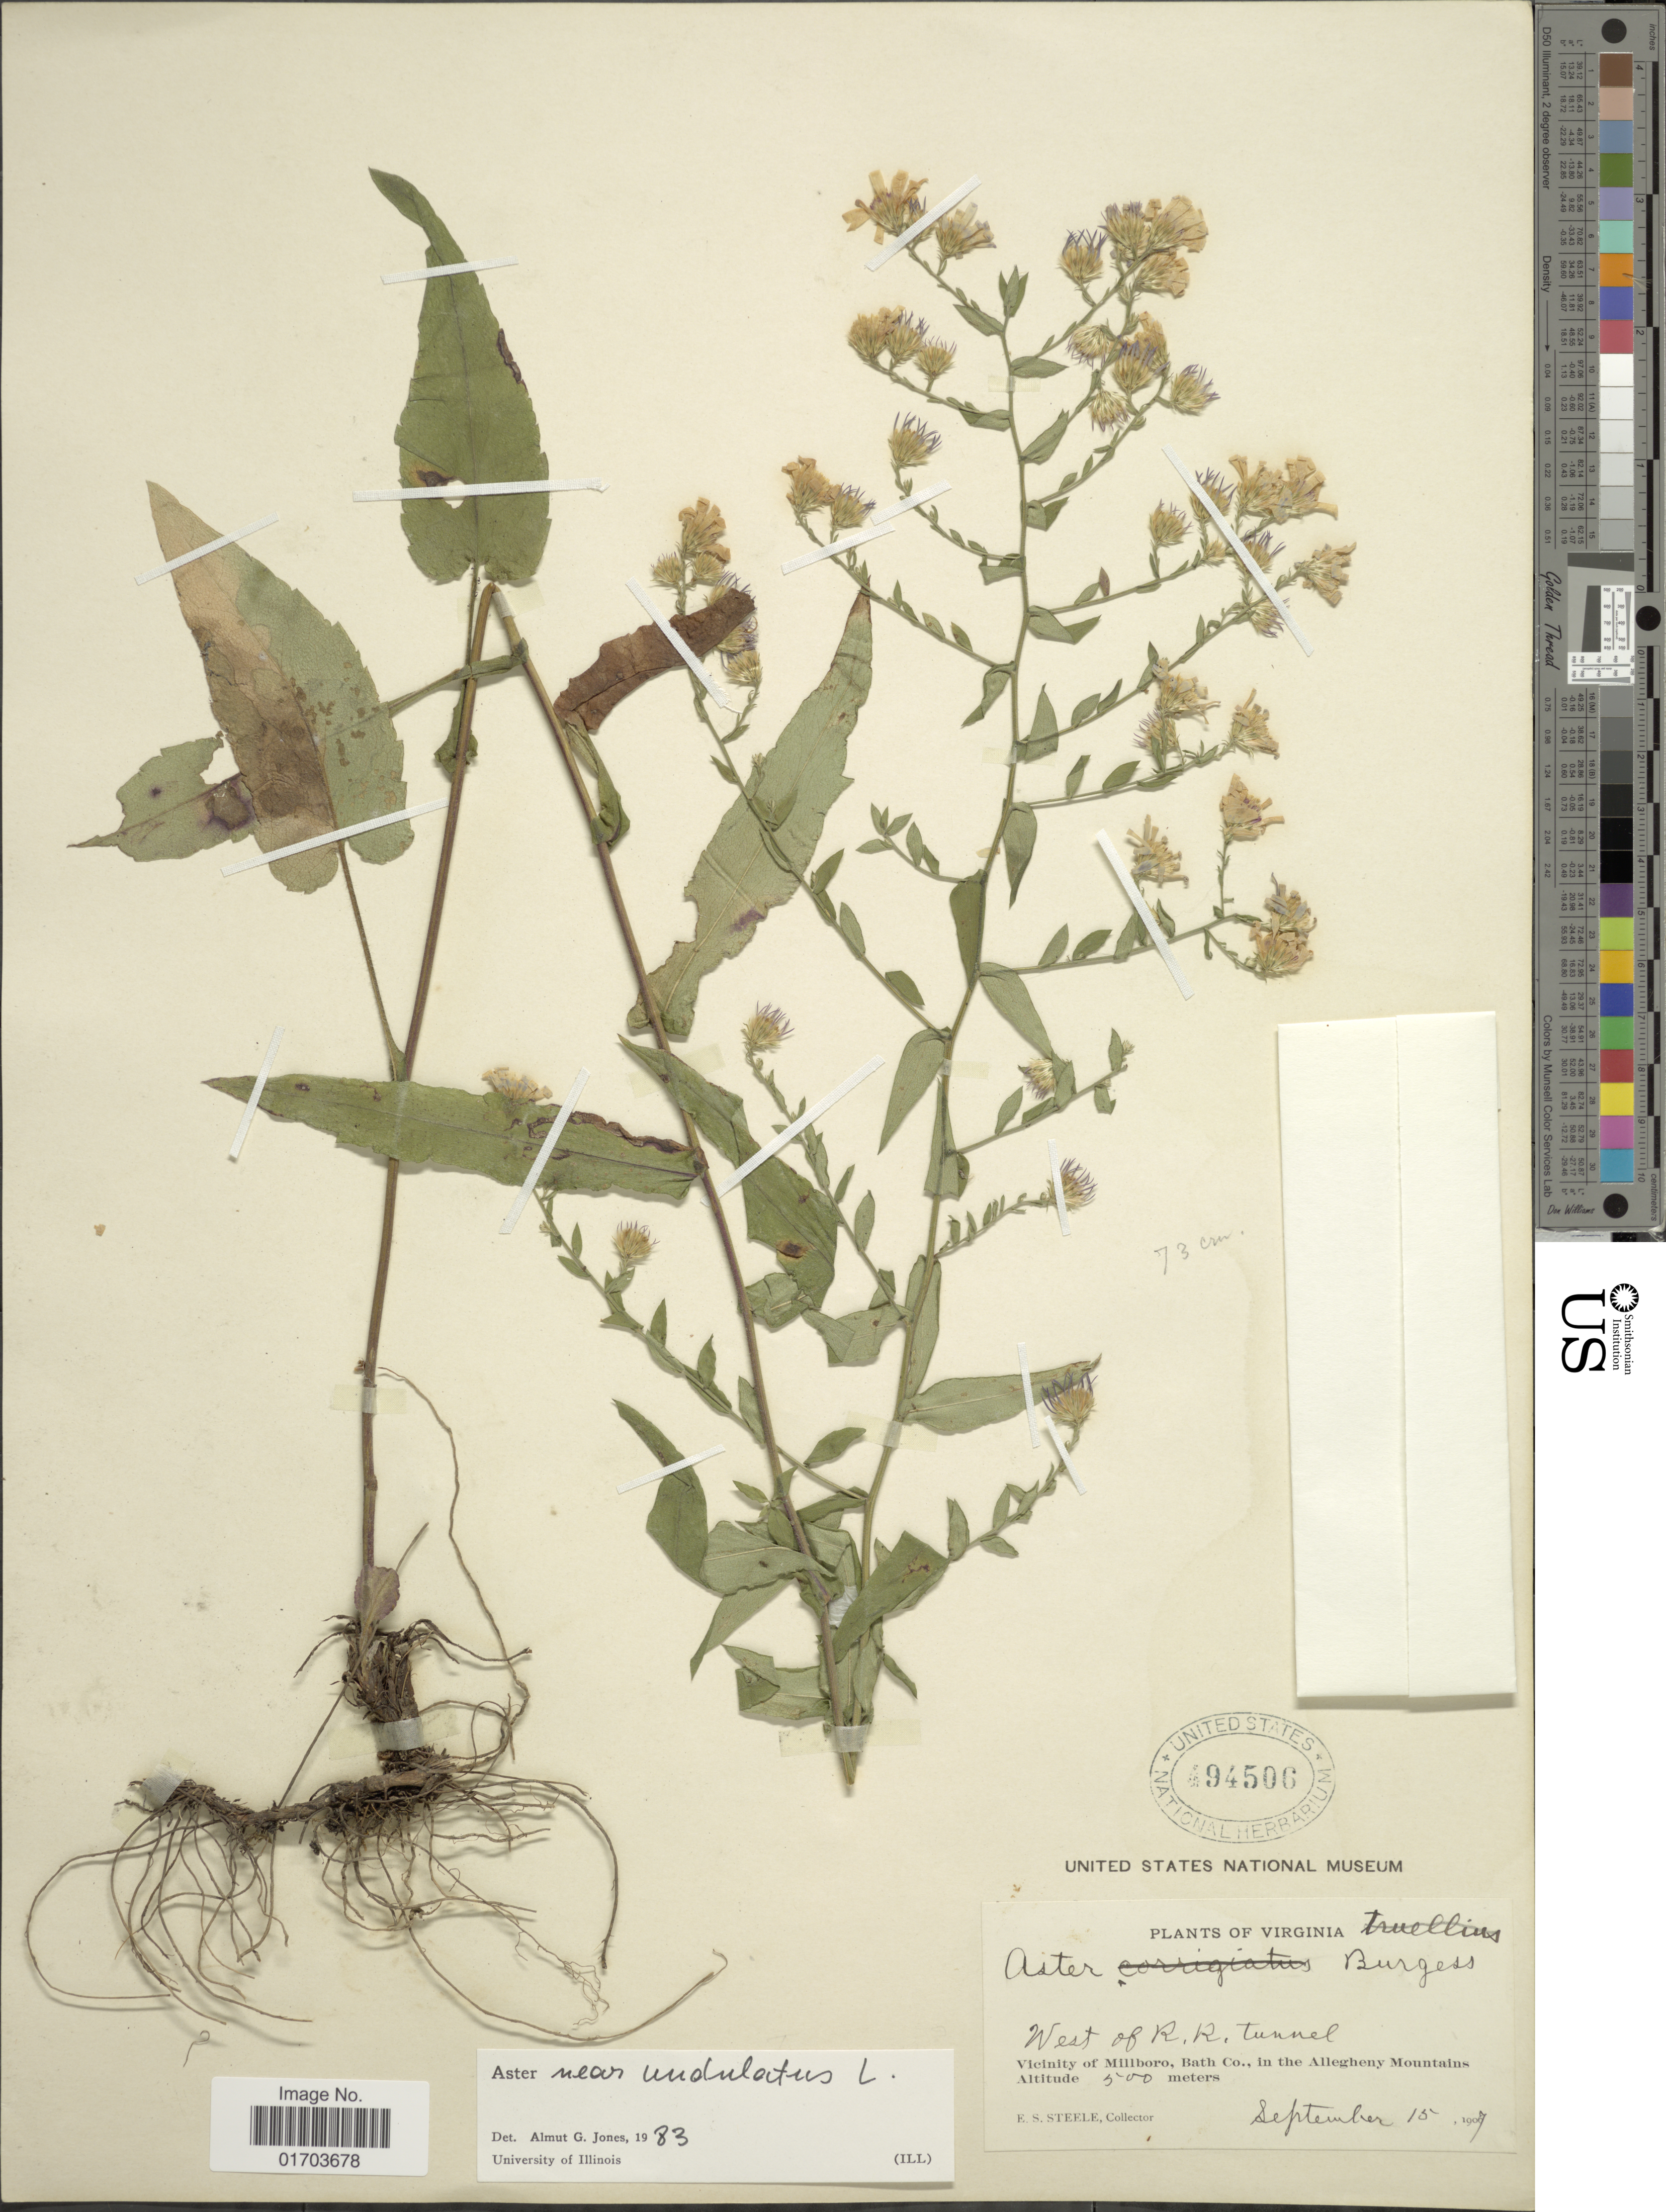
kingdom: Plantae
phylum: Tracheophyta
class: Magnoliopsida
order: Asterales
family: Asteraceae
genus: Symphyotrichum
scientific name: Symphyotrichum undulatum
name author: (L.) G.L. Nesom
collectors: E. Steele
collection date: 1907-09-15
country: United States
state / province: Virginia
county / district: Bath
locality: Virginia. West of R.R. tunnel. Vicinity of Millboro, Bath Co., in the Allegheny Mountains.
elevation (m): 500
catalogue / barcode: US 494506